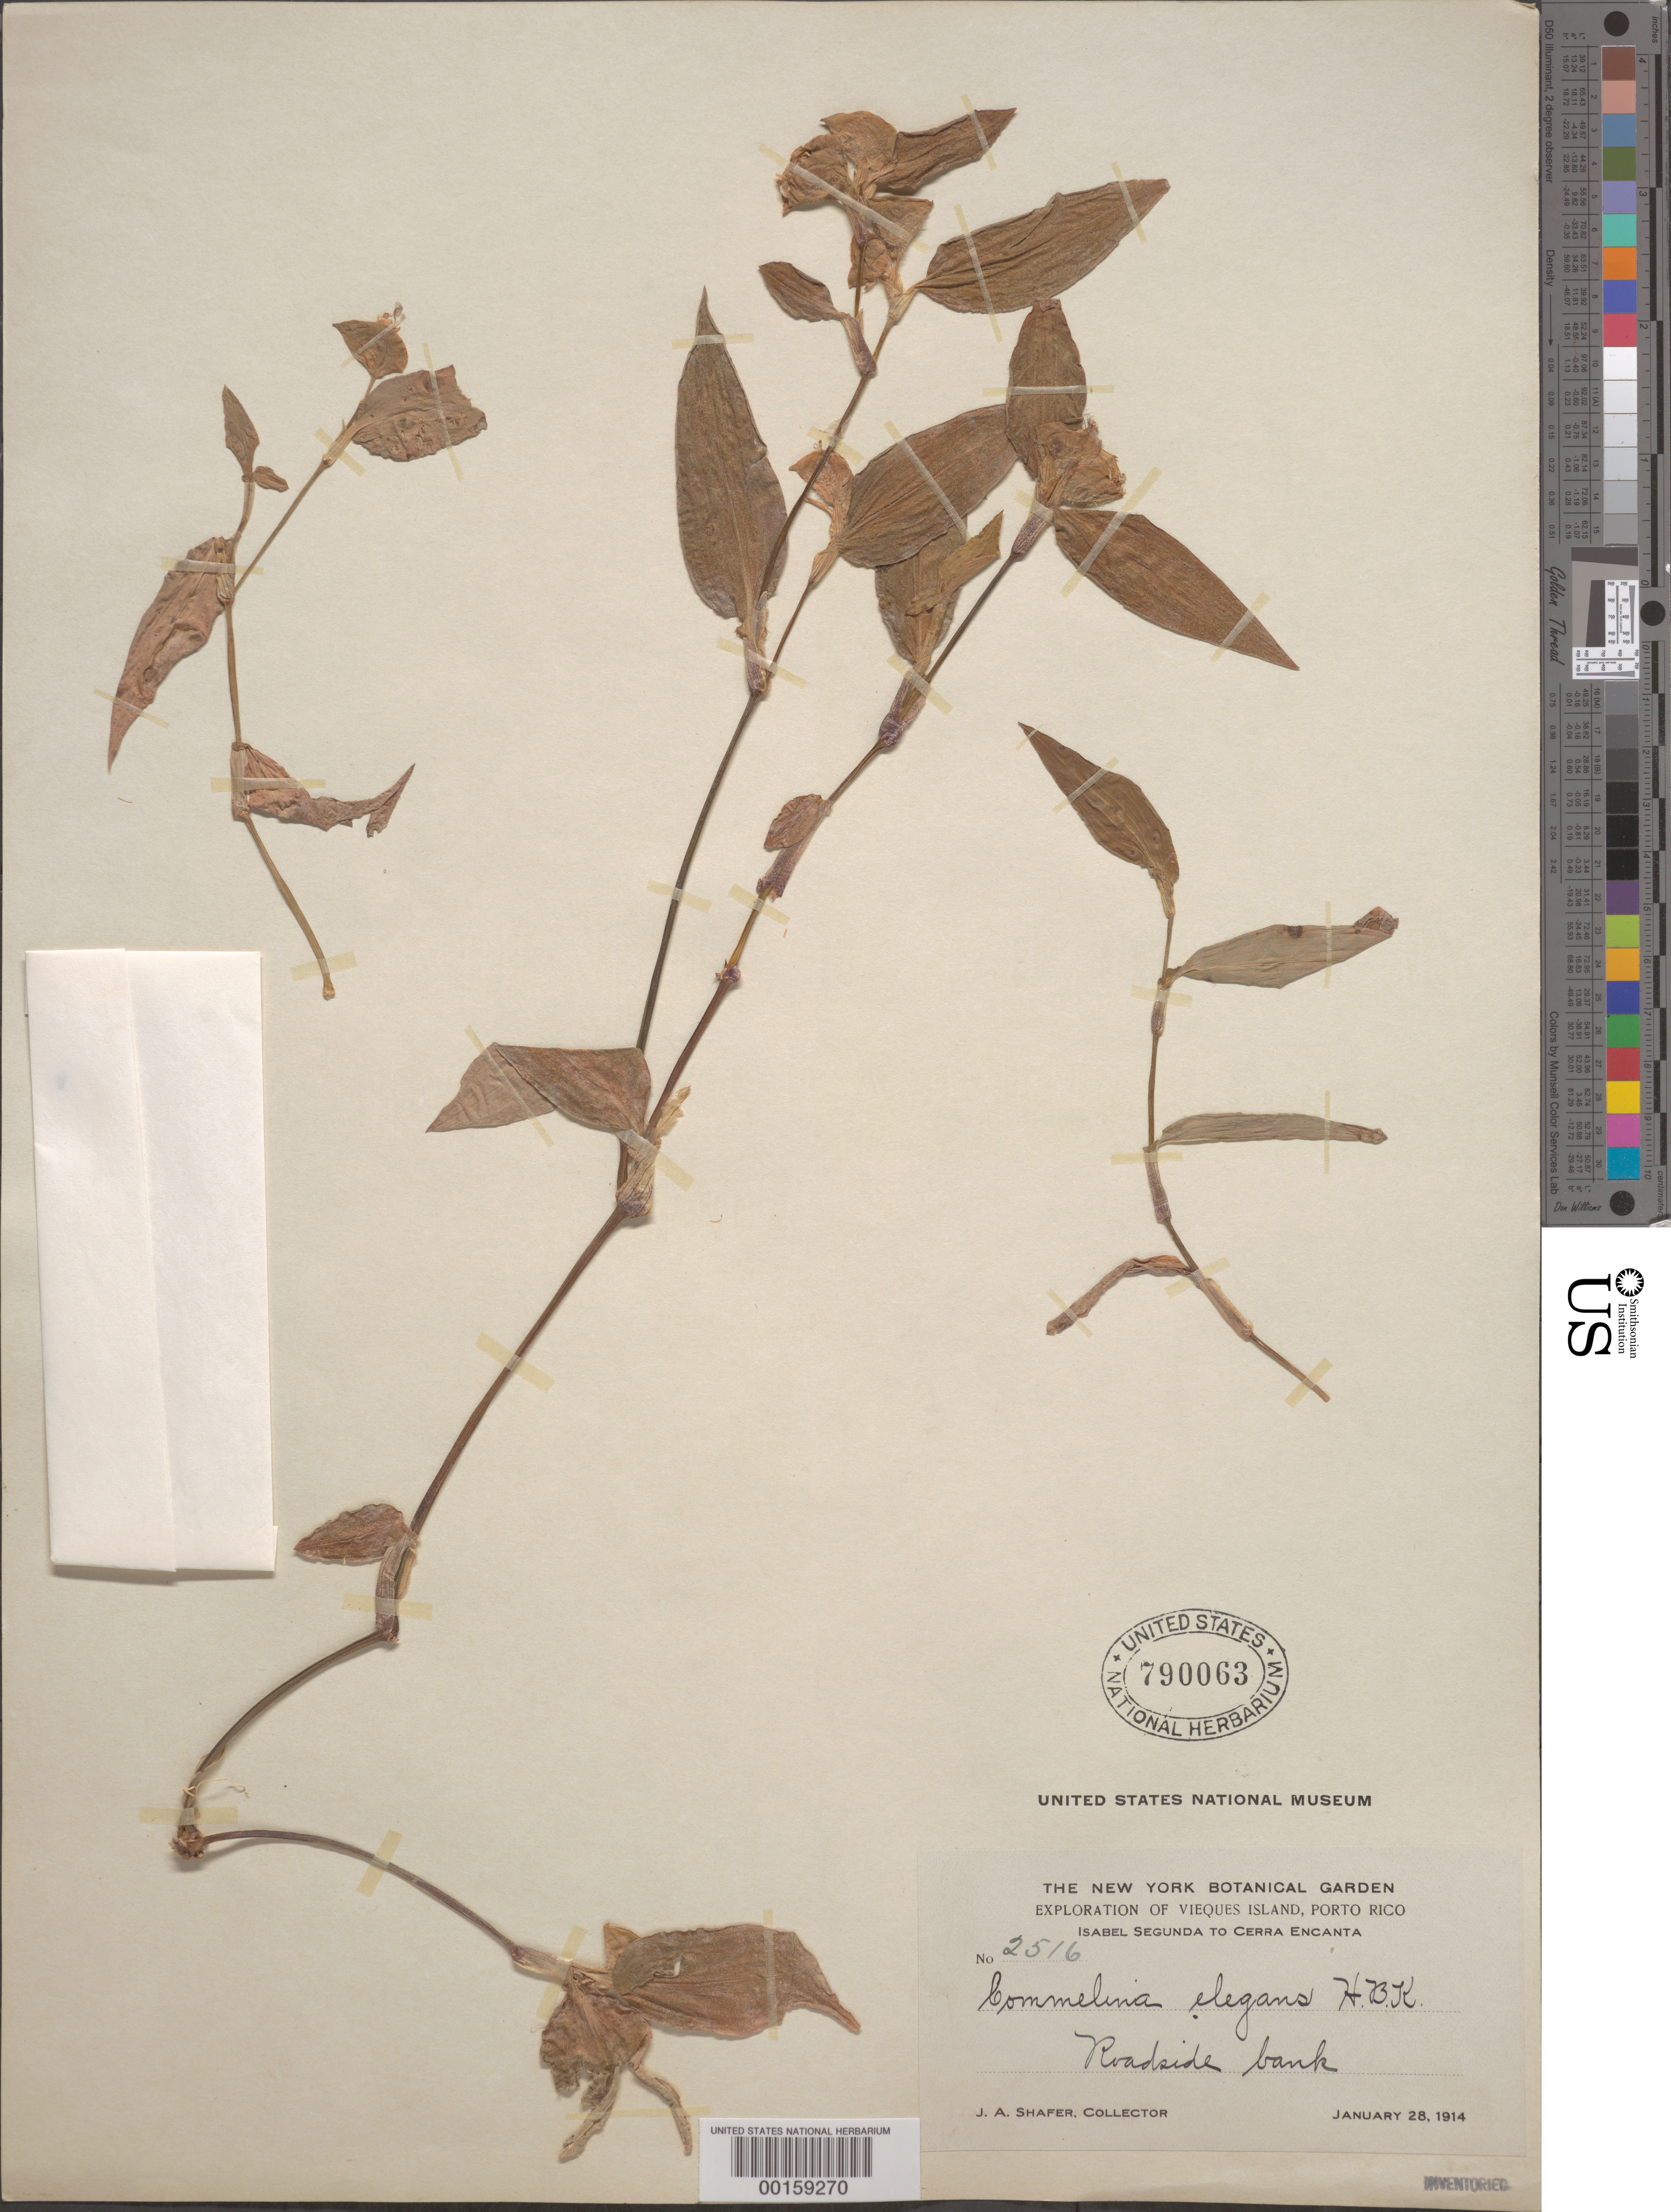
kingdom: Plantae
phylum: Tracheophyta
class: Liliopsida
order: Commelinales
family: Commelinaceae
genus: Commelina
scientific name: Commelina erecta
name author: L.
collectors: J. A. Shafer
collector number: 2516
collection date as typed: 28 Jan 1914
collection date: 1914-01-28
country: Puerto Rico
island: Greater Antilles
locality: Isabel segunda to sierra encantada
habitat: Roadside bank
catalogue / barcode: US 790063